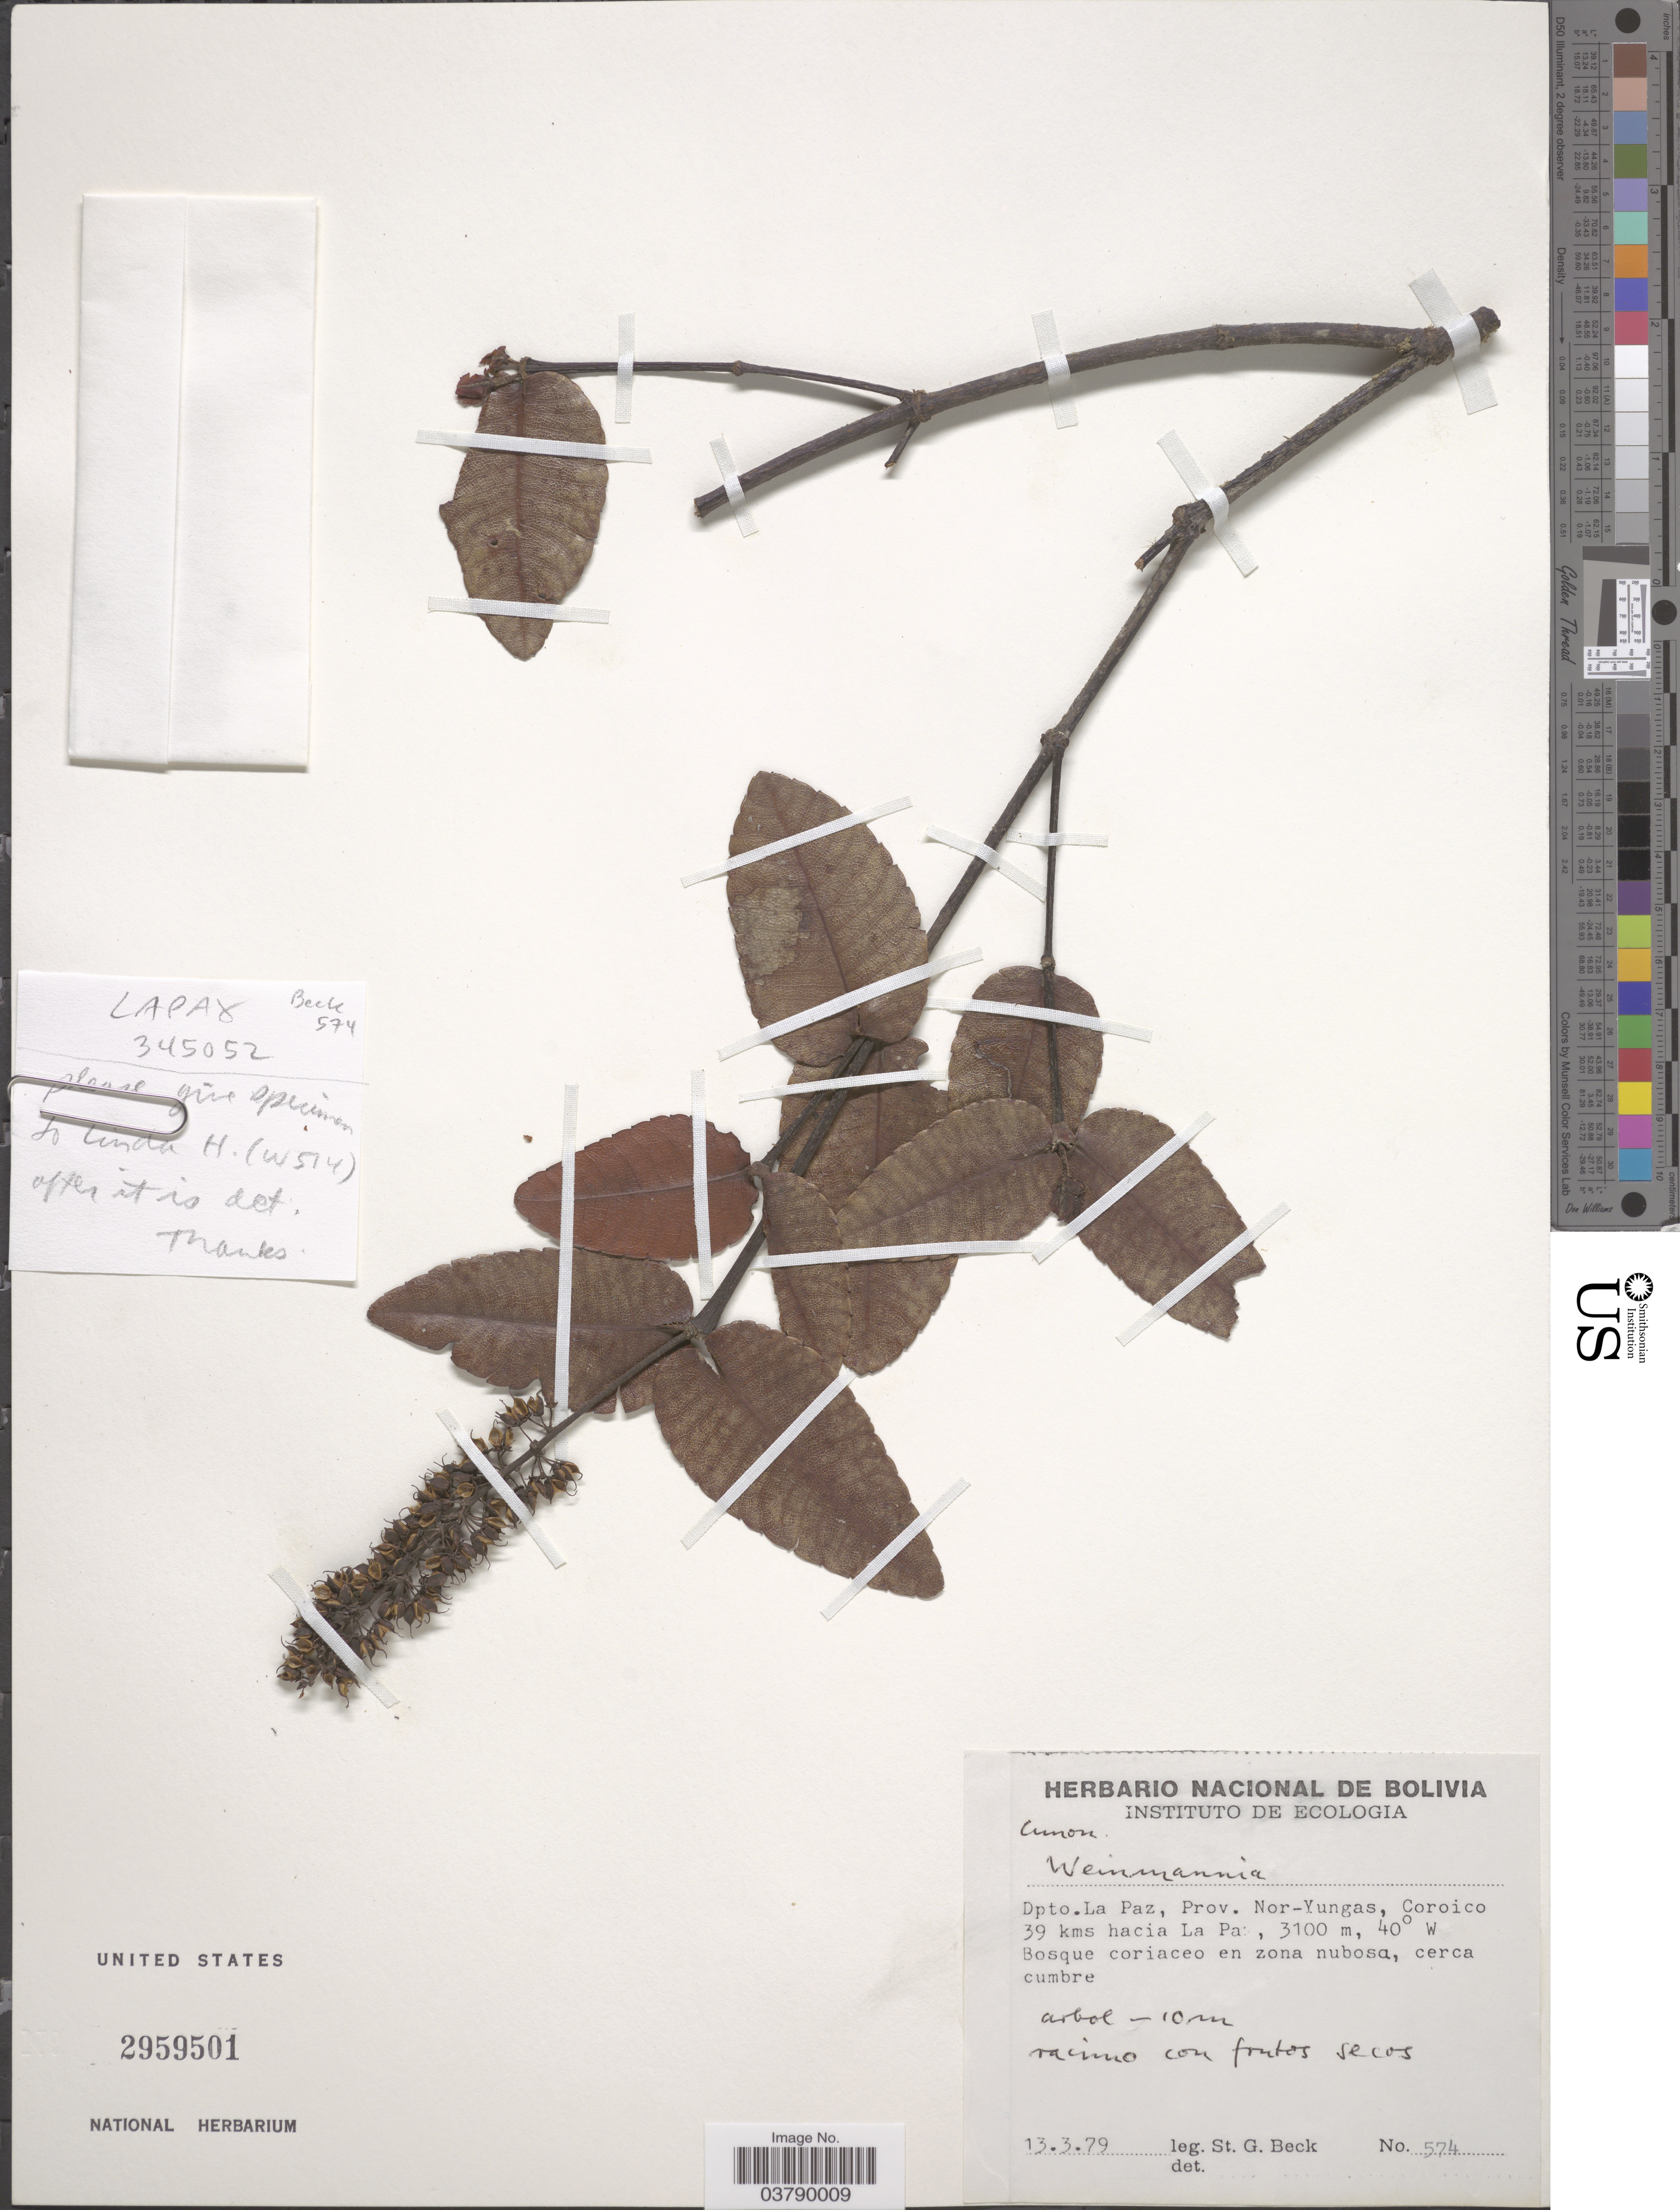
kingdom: Plantae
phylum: Tracheophyta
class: Magnoliopsida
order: Oxalidales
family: Cunoniaceae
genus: Weinmannia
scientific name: Weinmannia sp.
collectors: S. G. Beck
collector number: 574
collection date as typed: Transcribed d/m/y: 13/3/79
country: Bolivia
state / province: La Paz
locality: Dpto. La Paz, Prov. Nor-Yungas, Coroico 39 kms hacia La Paz.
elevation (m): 3100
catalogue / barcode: US 2959501